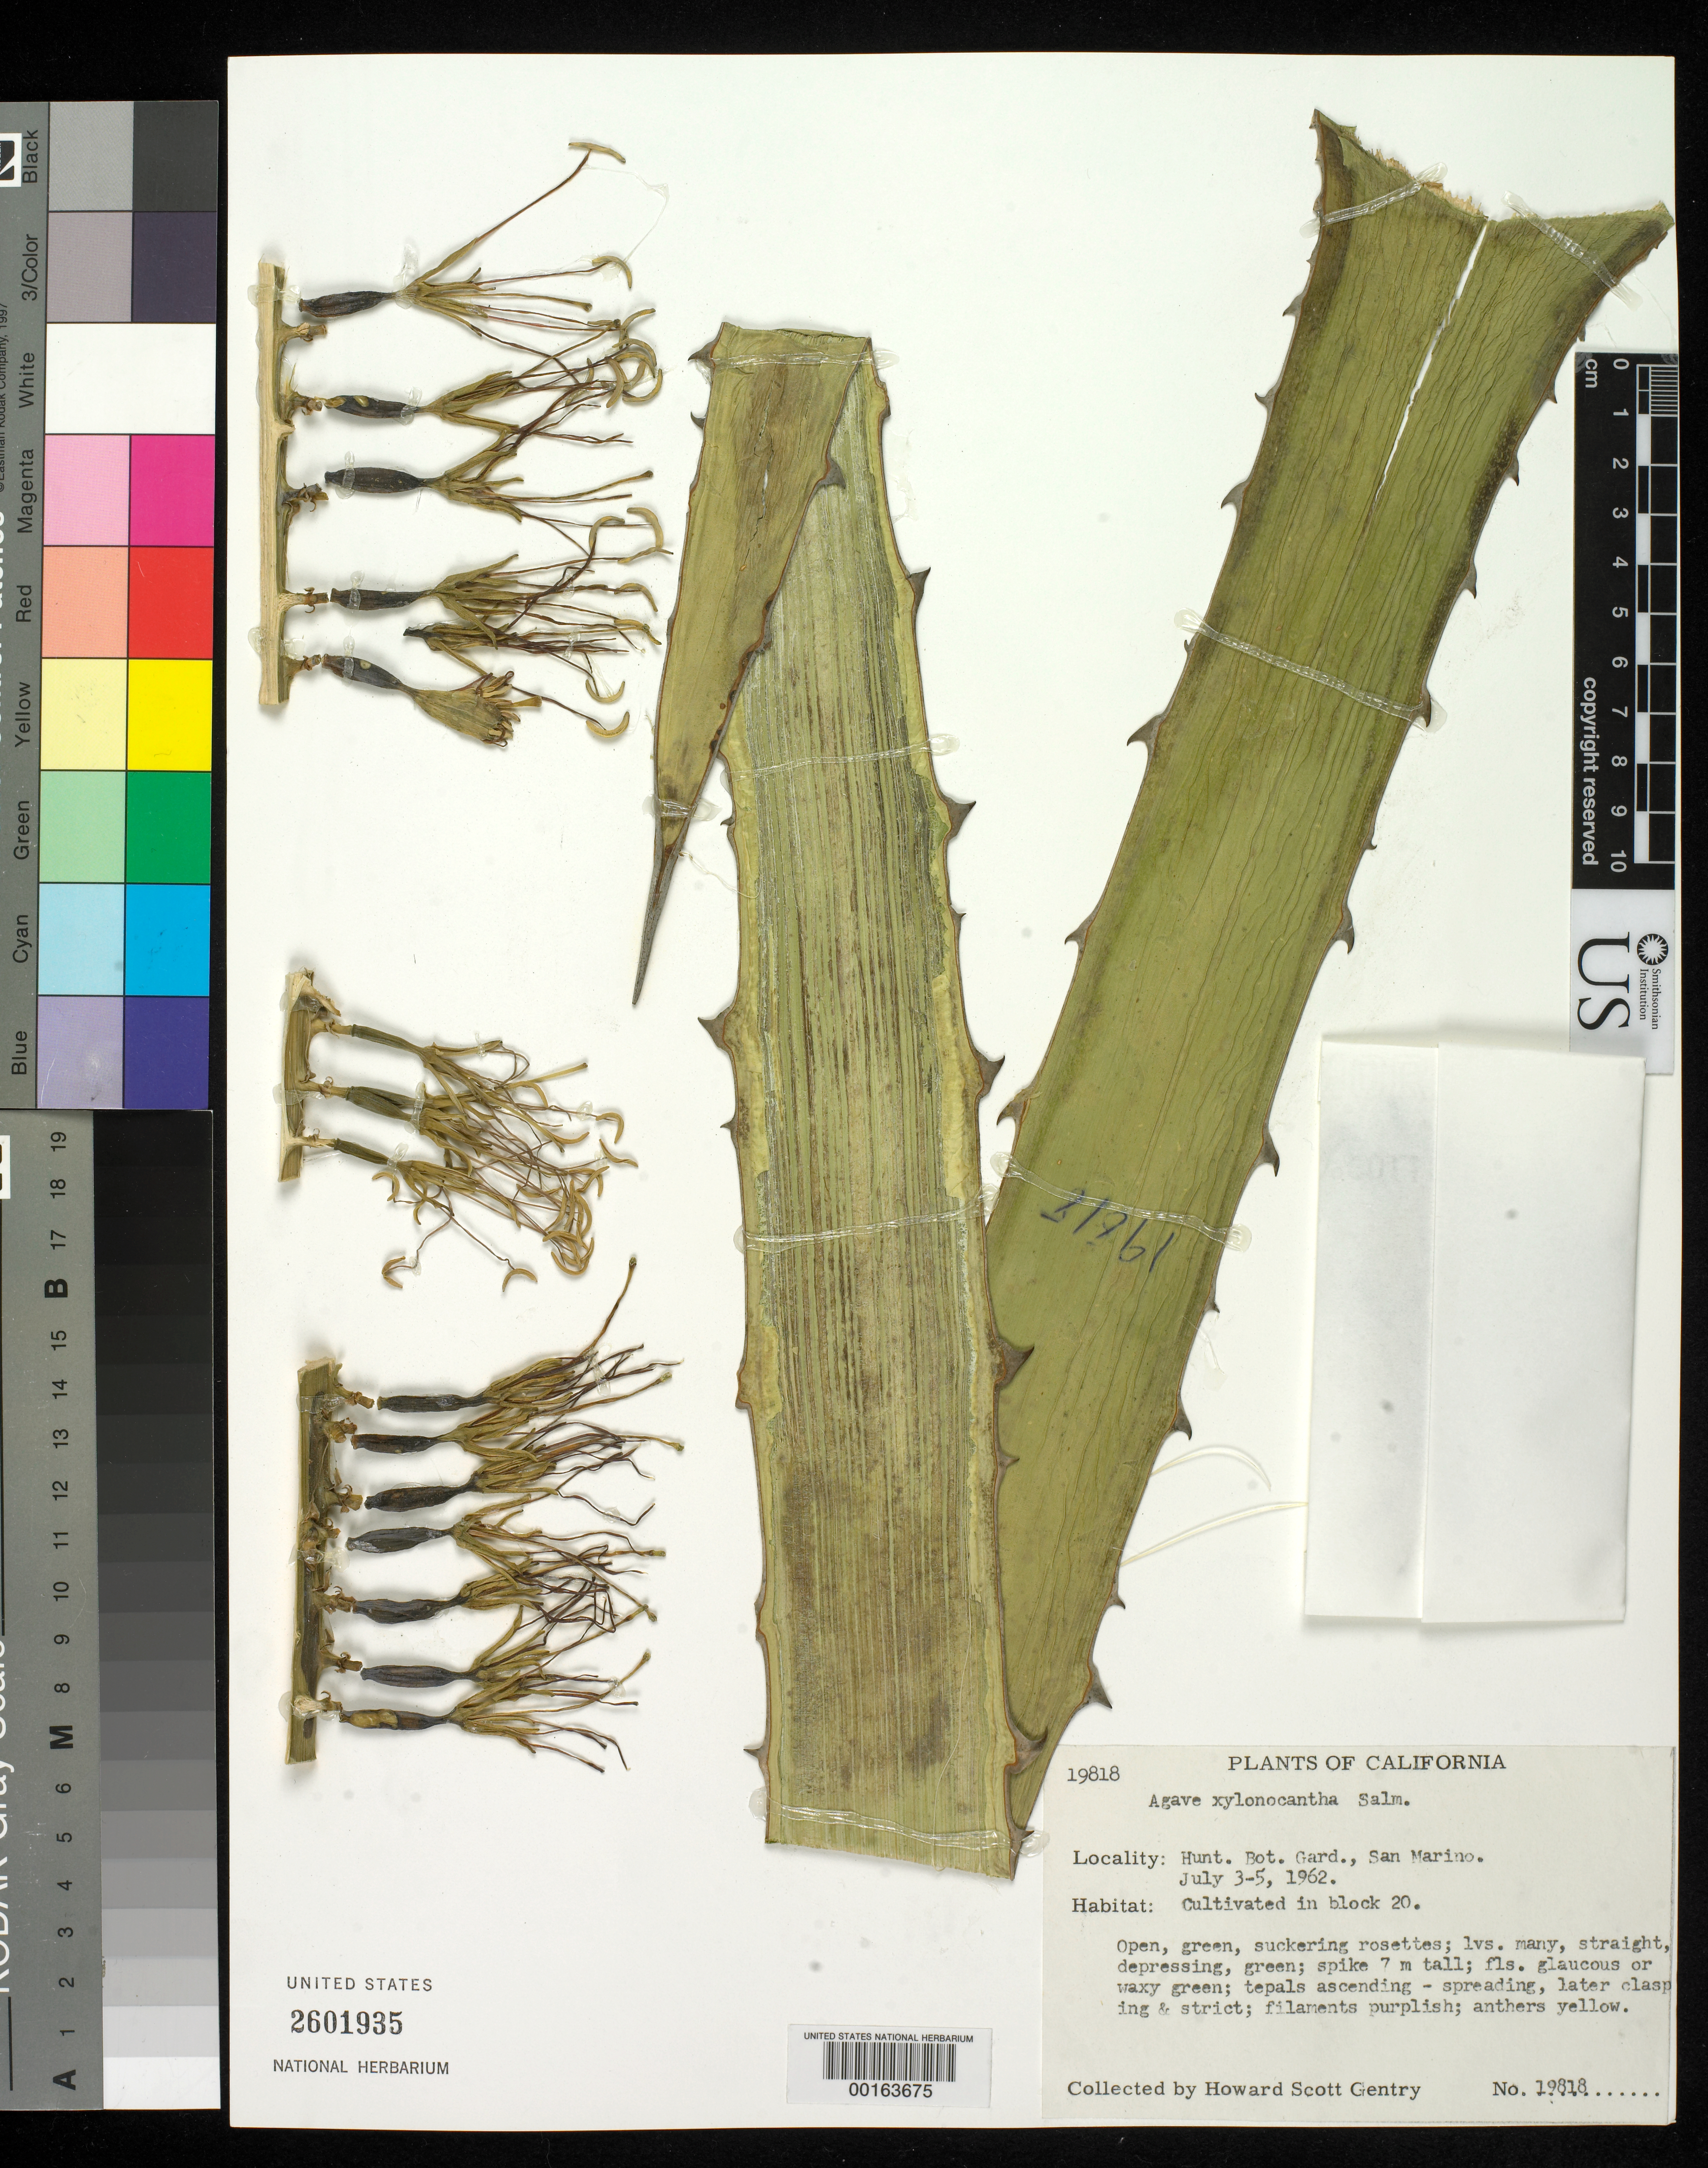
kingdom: Plantae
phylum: Tracheophyta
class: Liliopsida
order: Asparagales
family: Asparagaceae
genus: Agave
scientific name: Agave xylonacantha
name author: Salm-Dyck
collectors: H. S. Gentry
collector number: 19818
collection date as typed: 03 Jul 1962 to 05 Jul 1962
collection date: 1962-07-03/1962-07-05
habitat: In block 20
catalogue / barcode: US 2601935